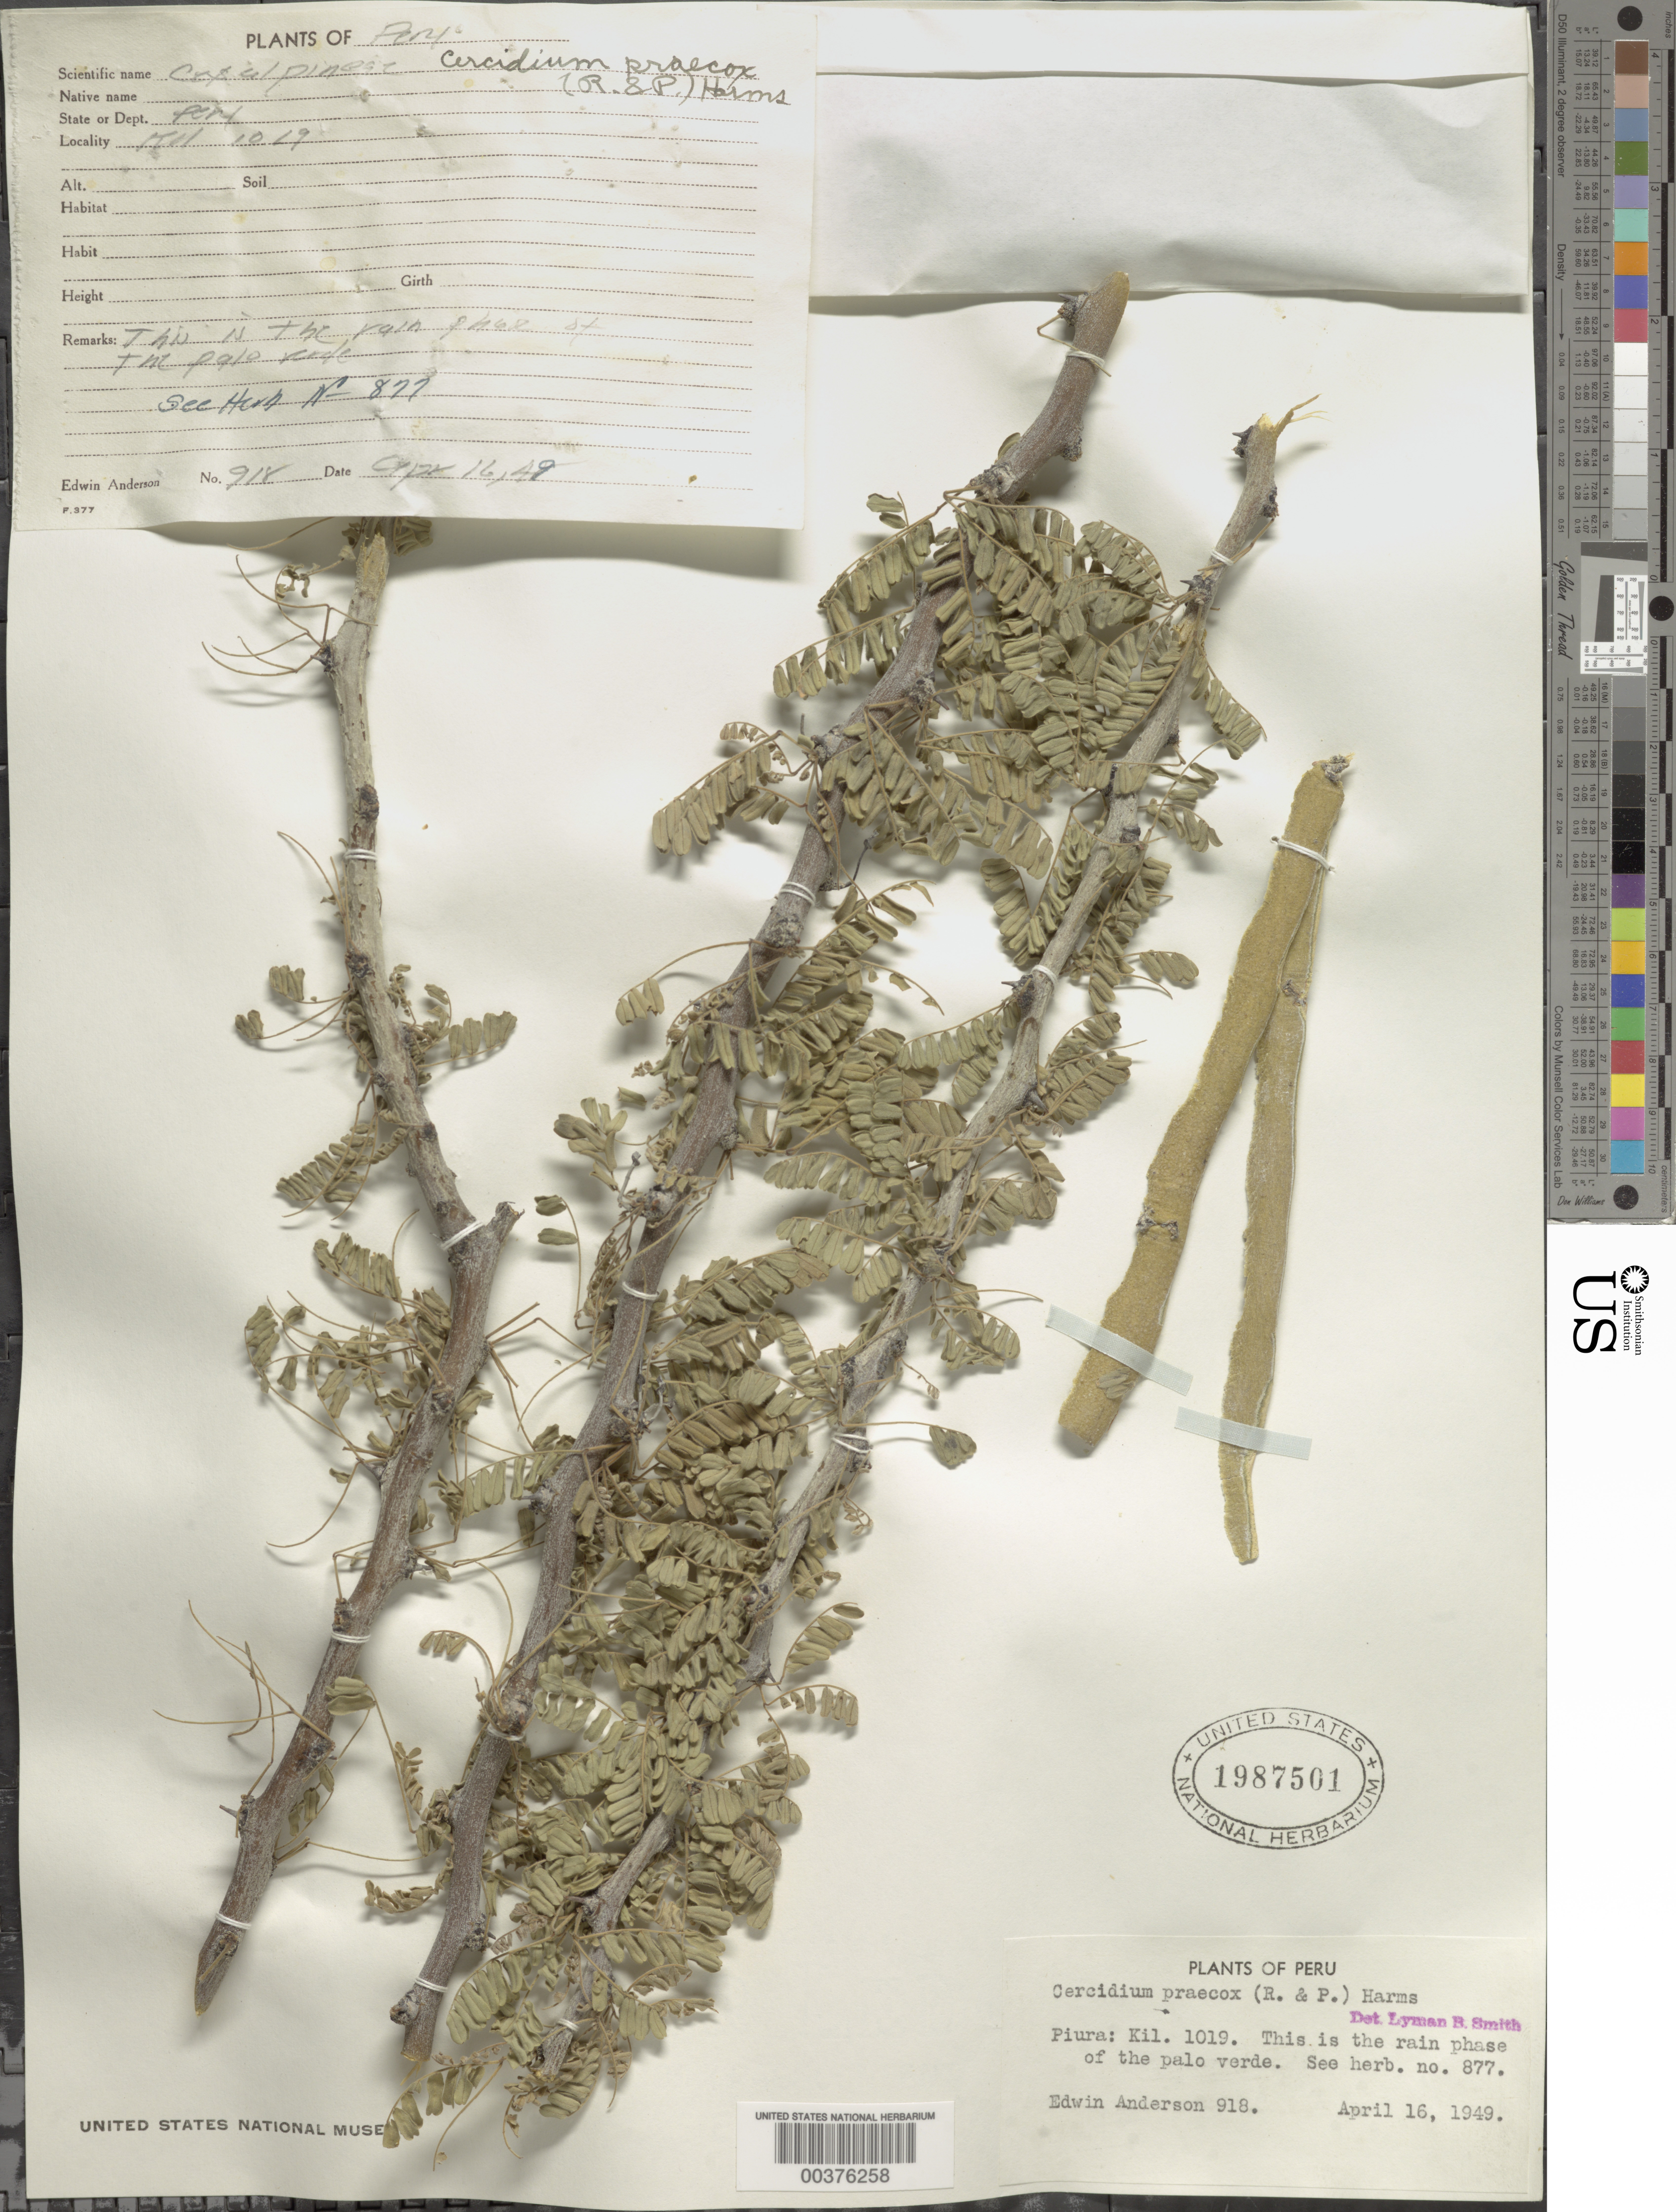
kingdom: Plantae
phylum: Tracheophyta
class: Magnoliopsida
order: Fabales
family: Fabaceae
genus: Parkinsonia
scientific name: Parkinsonia praecox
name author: (Ruiz & Pav.) J.E. Hawkins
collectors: E. S. Anderson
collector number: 918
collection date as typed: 16 Apr 1949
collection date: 1949-04-16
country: Peru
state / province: Piura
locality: Km 1019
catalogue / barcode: US 1987501